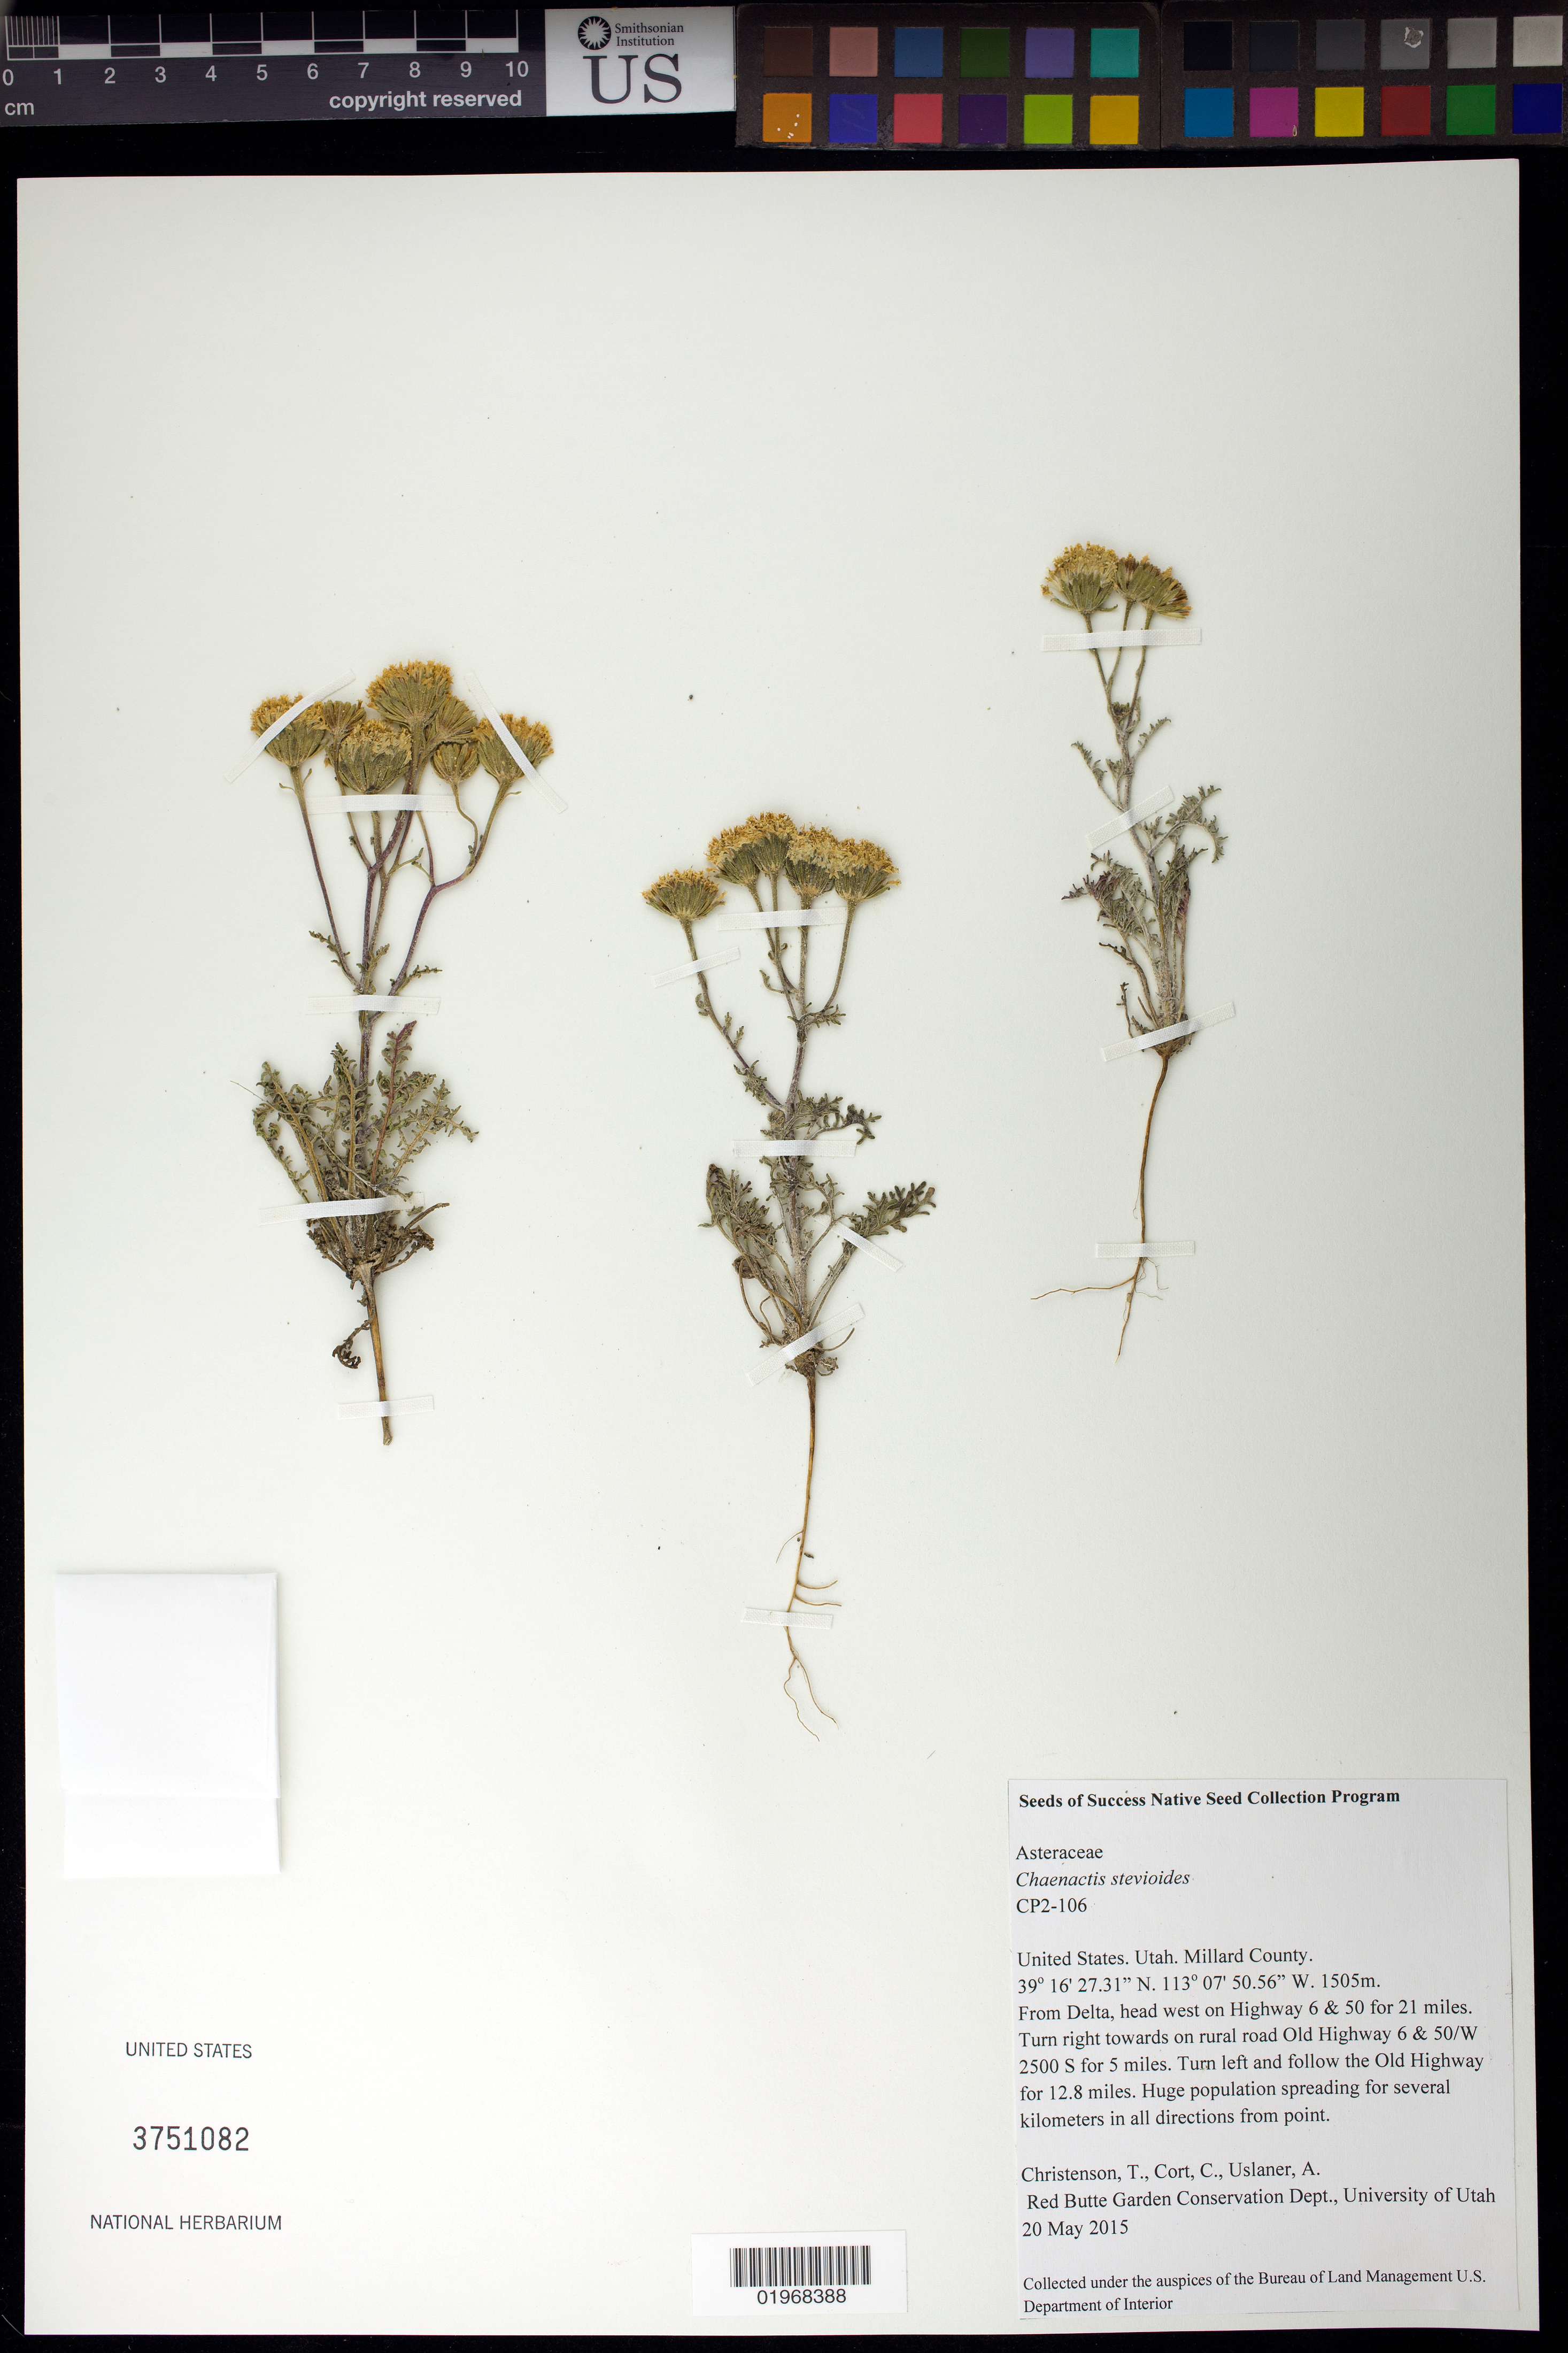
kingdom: Plantae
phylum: Tracheophyta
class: Magnoliopsida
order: Asterales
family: Asteraceae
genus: Chaenactis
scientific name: Chaenactis stevioides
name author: Hook. & Arn.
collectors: T. Christenson, C. Cort & A. Uslaner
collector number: CP2-106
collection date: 2015-05-20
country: United States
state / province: Utah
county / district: Millard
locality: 12.8 mi. on Old Hwy.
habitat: shadscale dominated saline basin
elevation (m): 459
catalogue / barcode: US 3751082